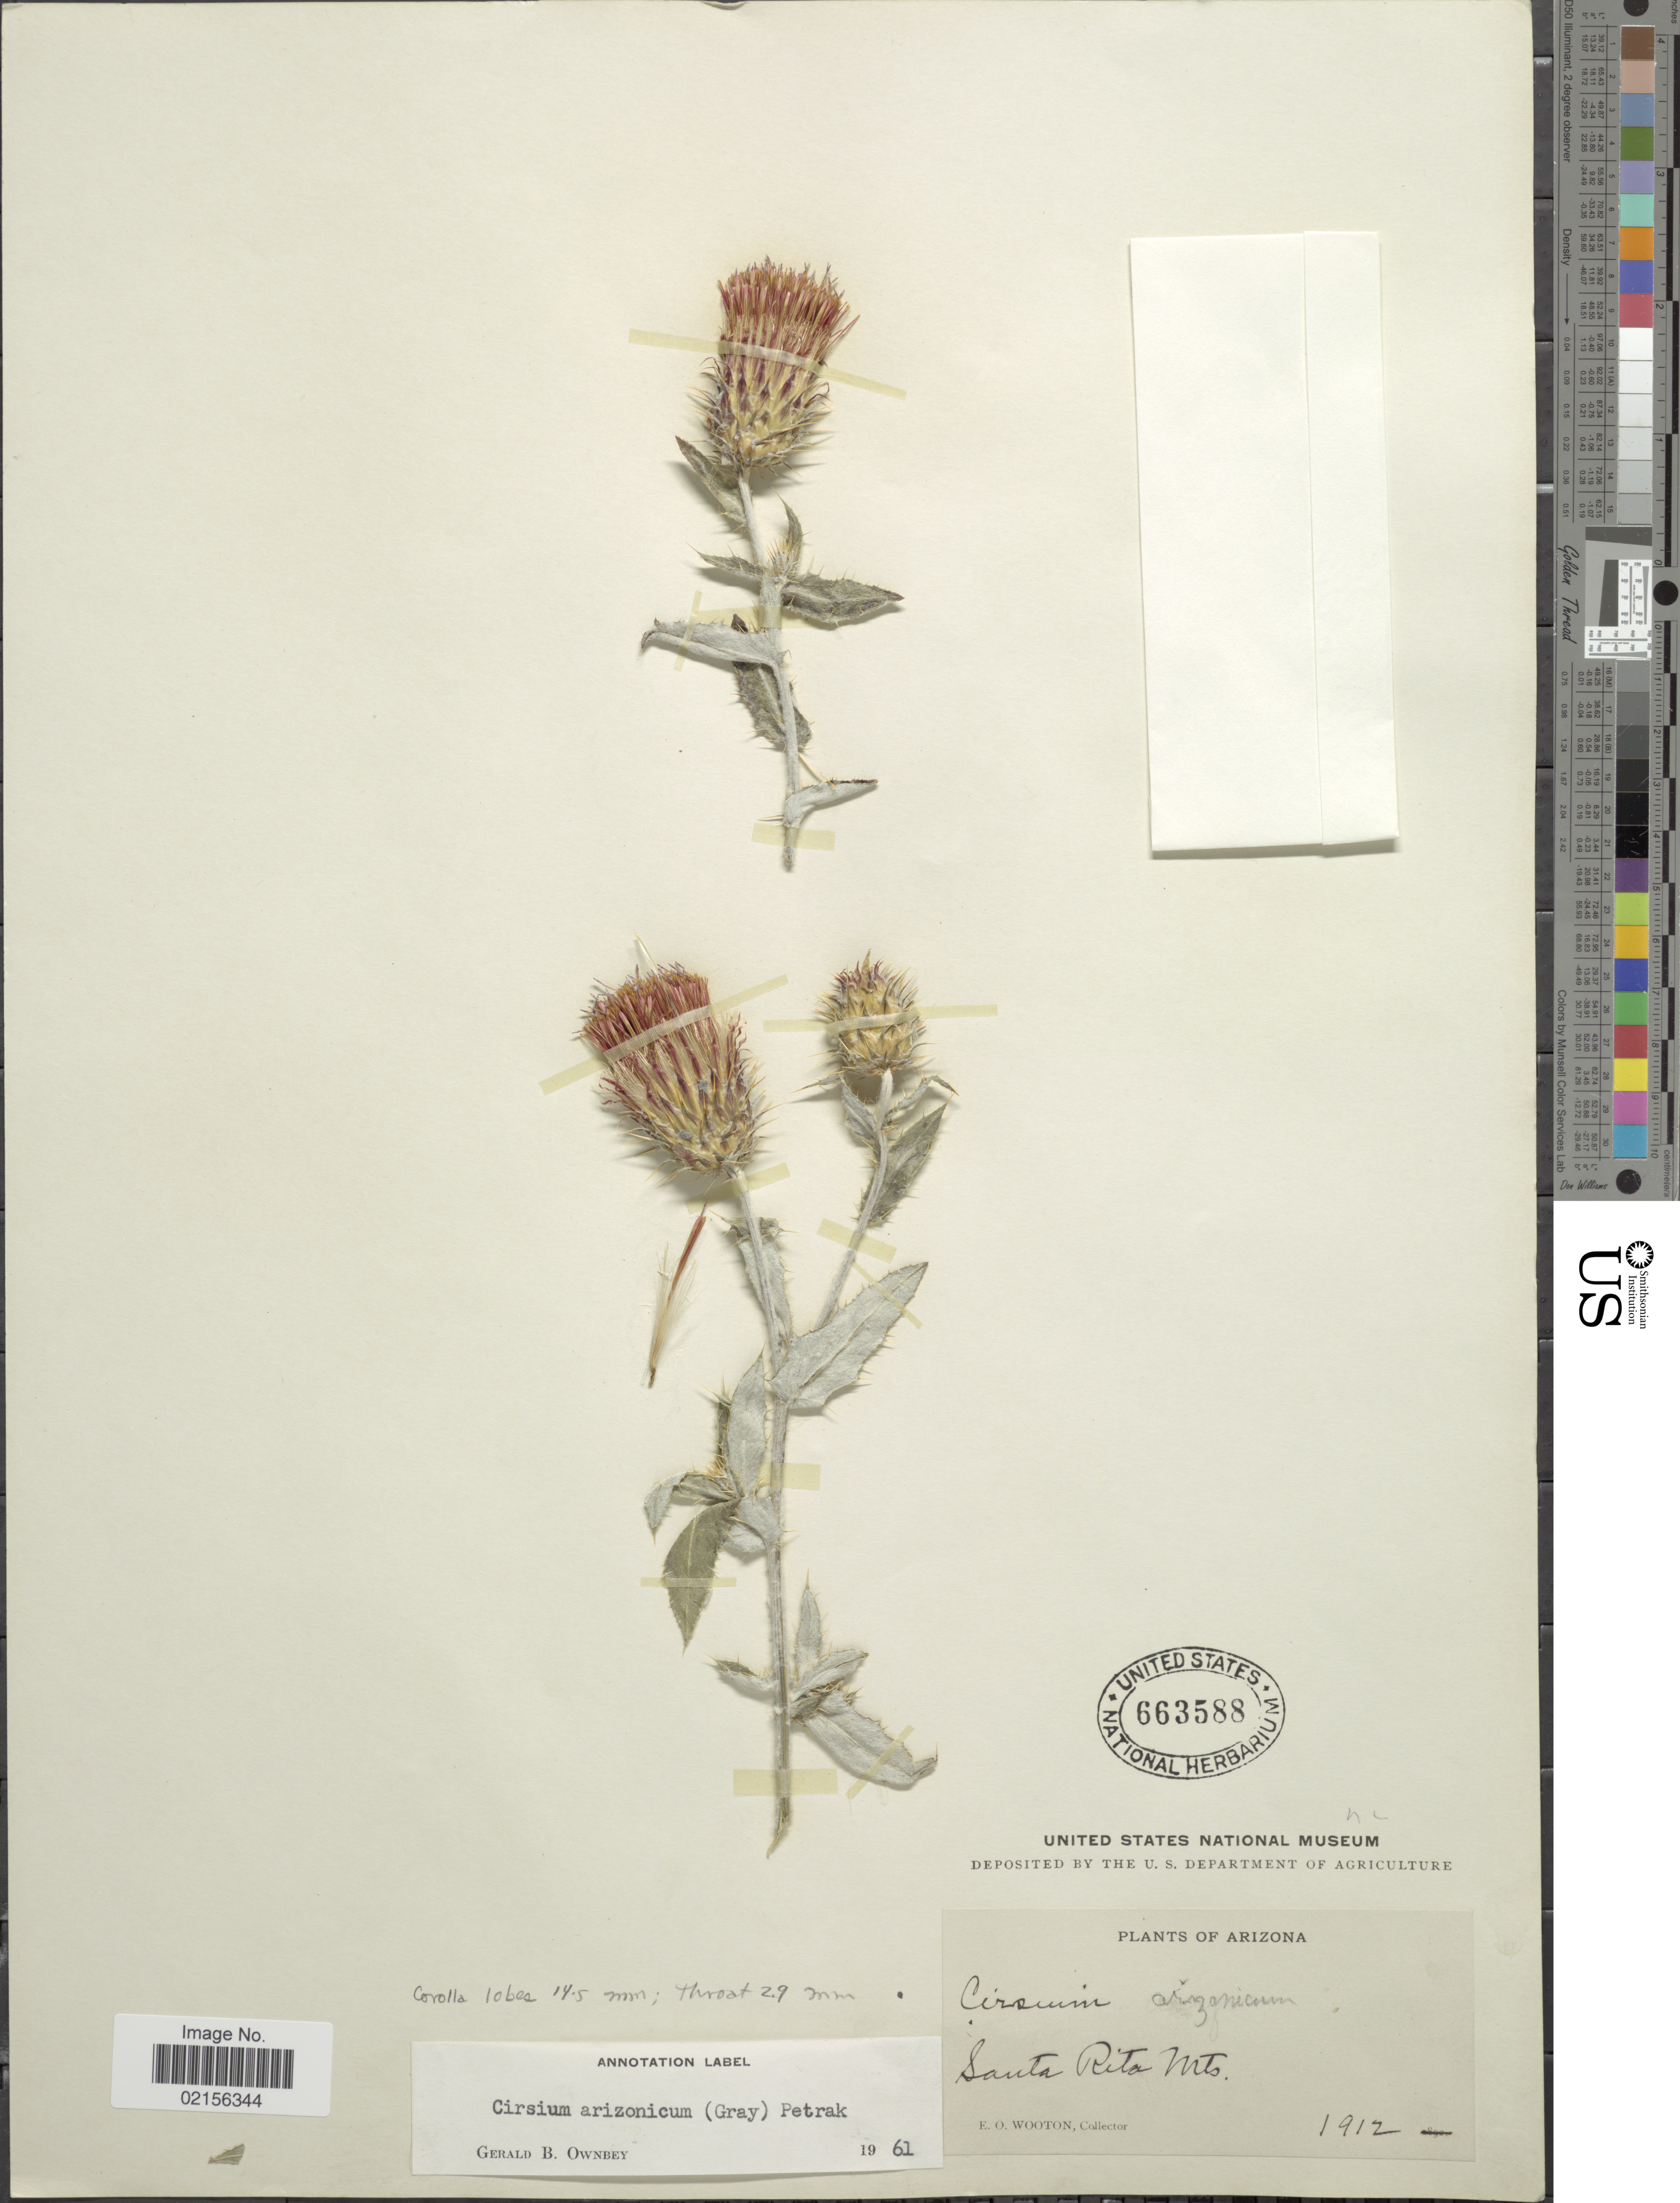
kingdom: Plantae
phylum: Tracheophyta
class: Magnoliopsida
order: Asterales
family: Asteraceae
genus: Cirsium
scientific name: Cirsium arizonicum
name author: (A. Gray) Petr.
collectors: E. O. Wooton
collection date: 1912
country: United States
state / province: Arizona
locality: Santa Rita Mts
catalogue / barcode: US 663588